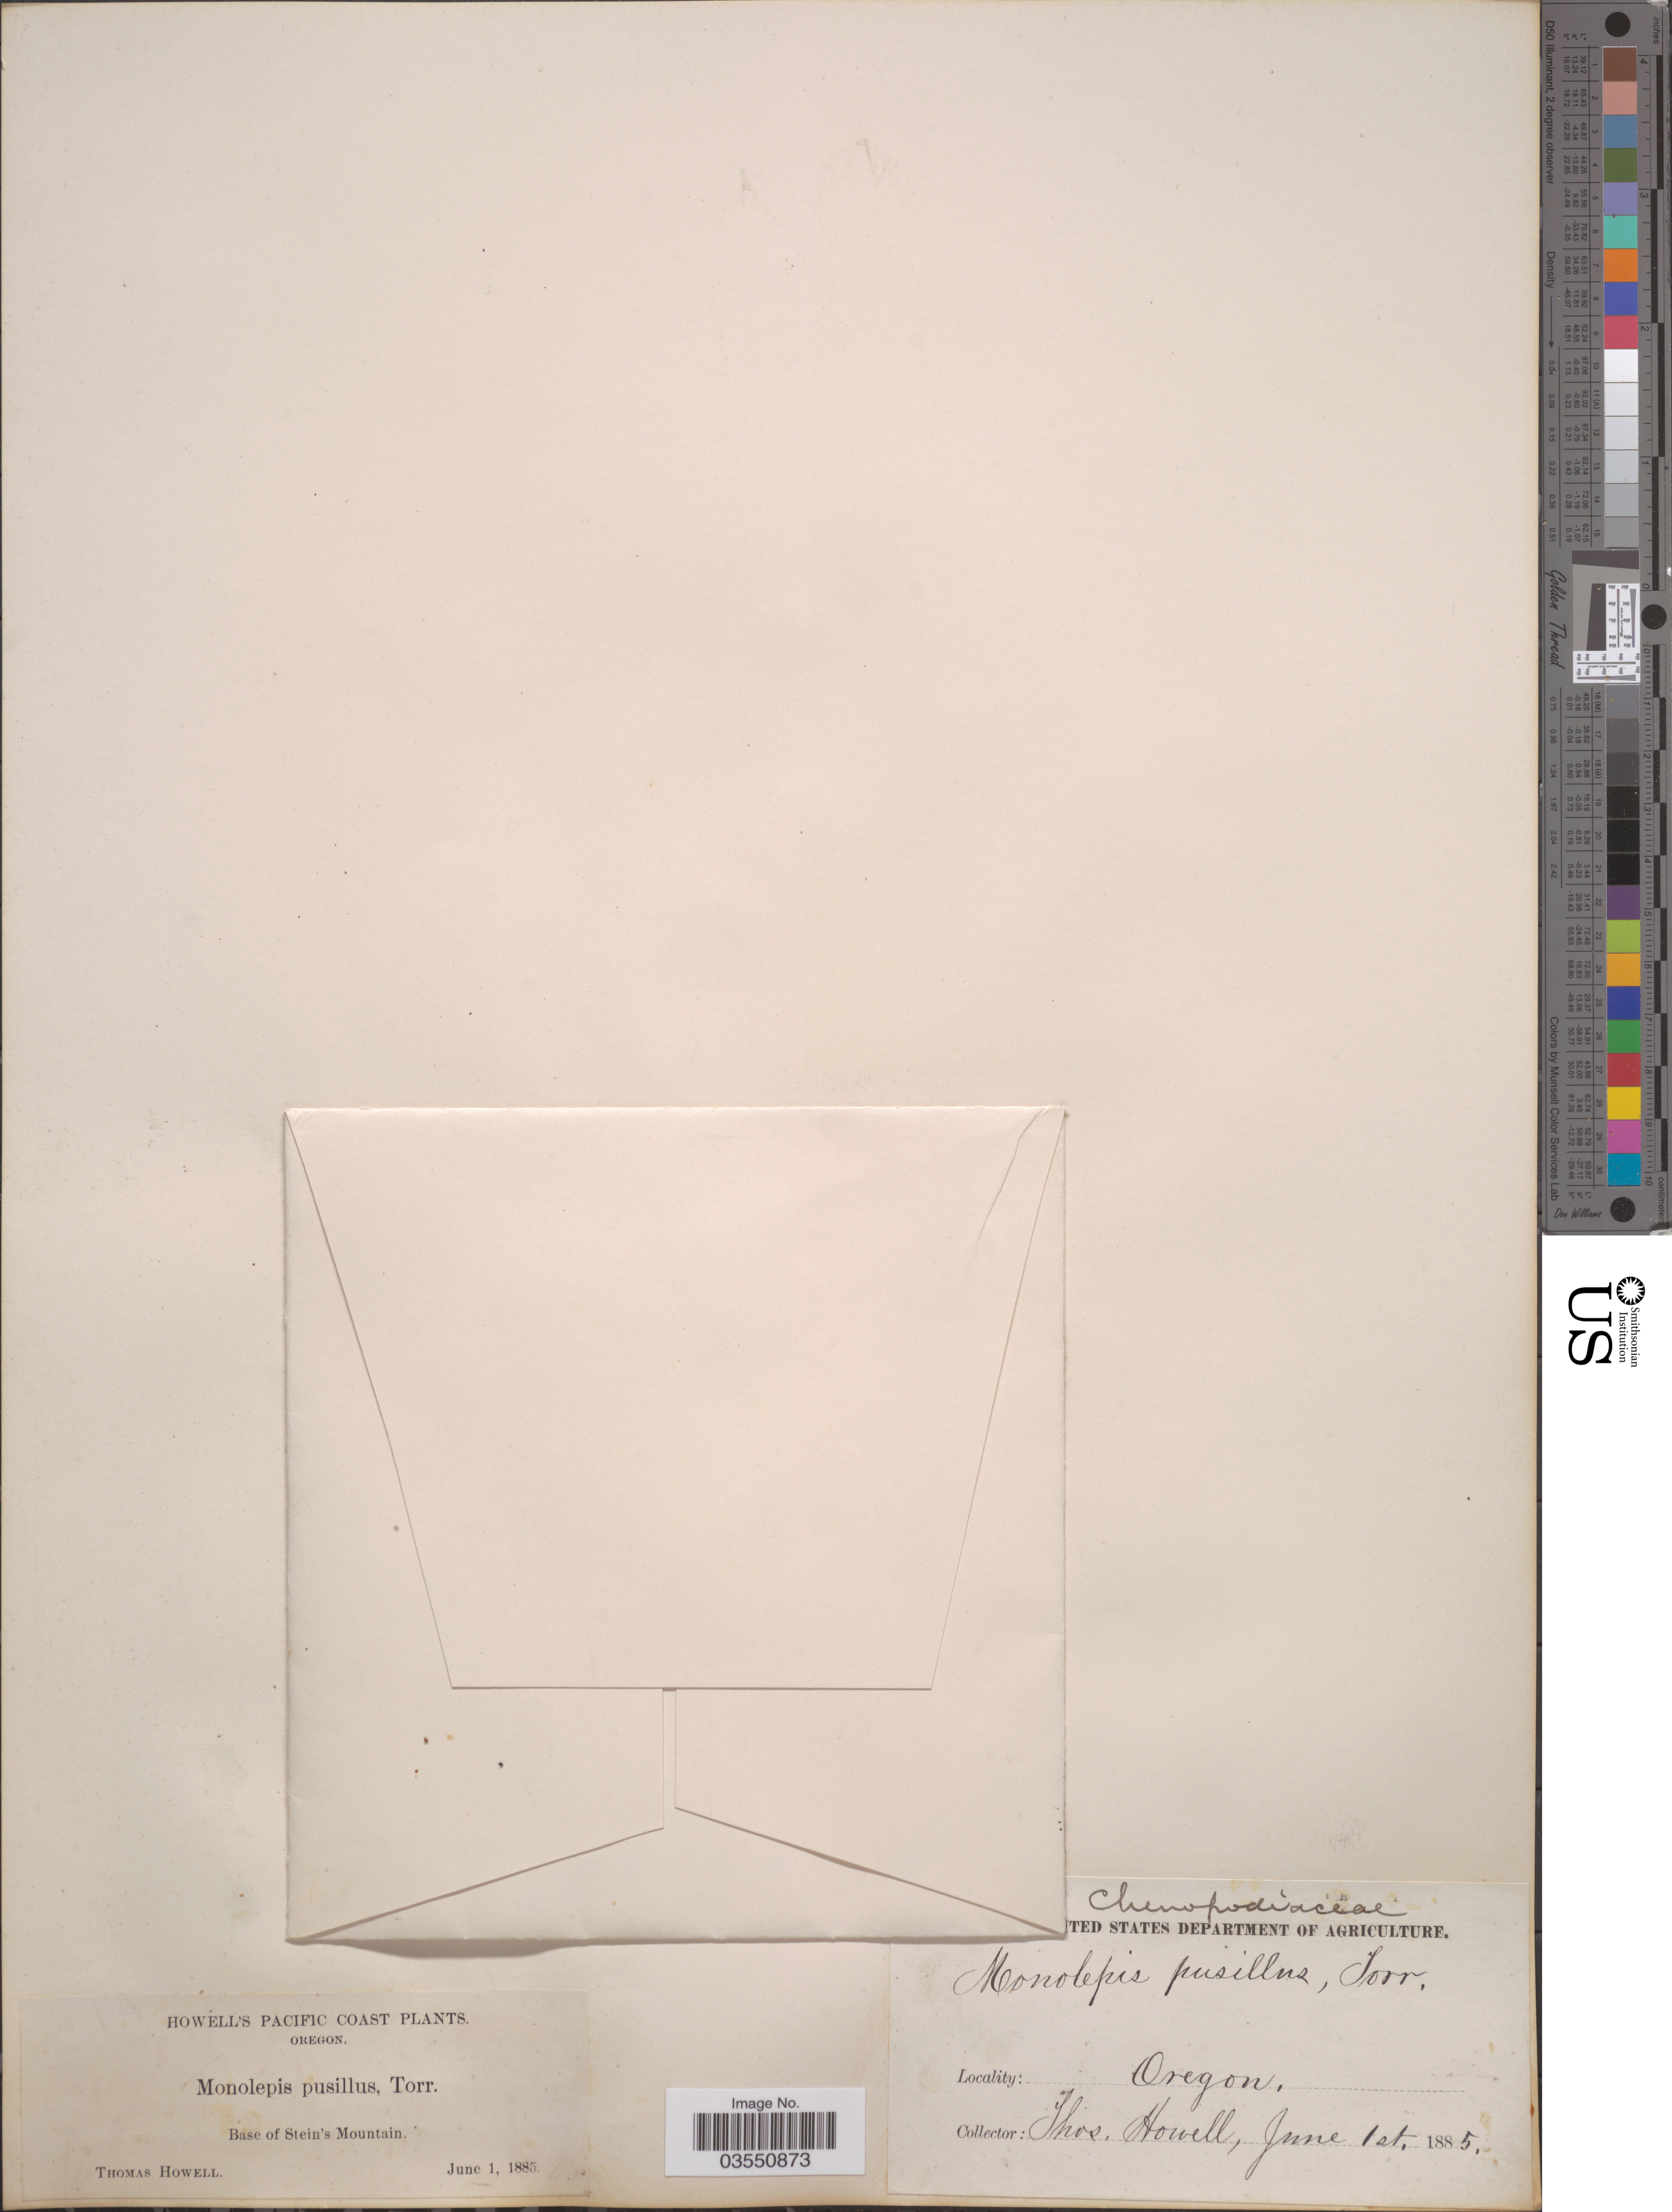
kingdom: Plantae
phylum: Tracheophyta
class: Magnoliopsida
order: Caryophyllales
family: Amaranthaceae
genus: Micromonolepis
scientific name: Micromonolepis pusilla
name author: (Torr. ex S. Watson) Ulbr.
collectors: T. Howell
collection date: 1885-06-01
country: United States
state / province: Oregon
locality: Pacific Coast. Base of Stein's Mountain.